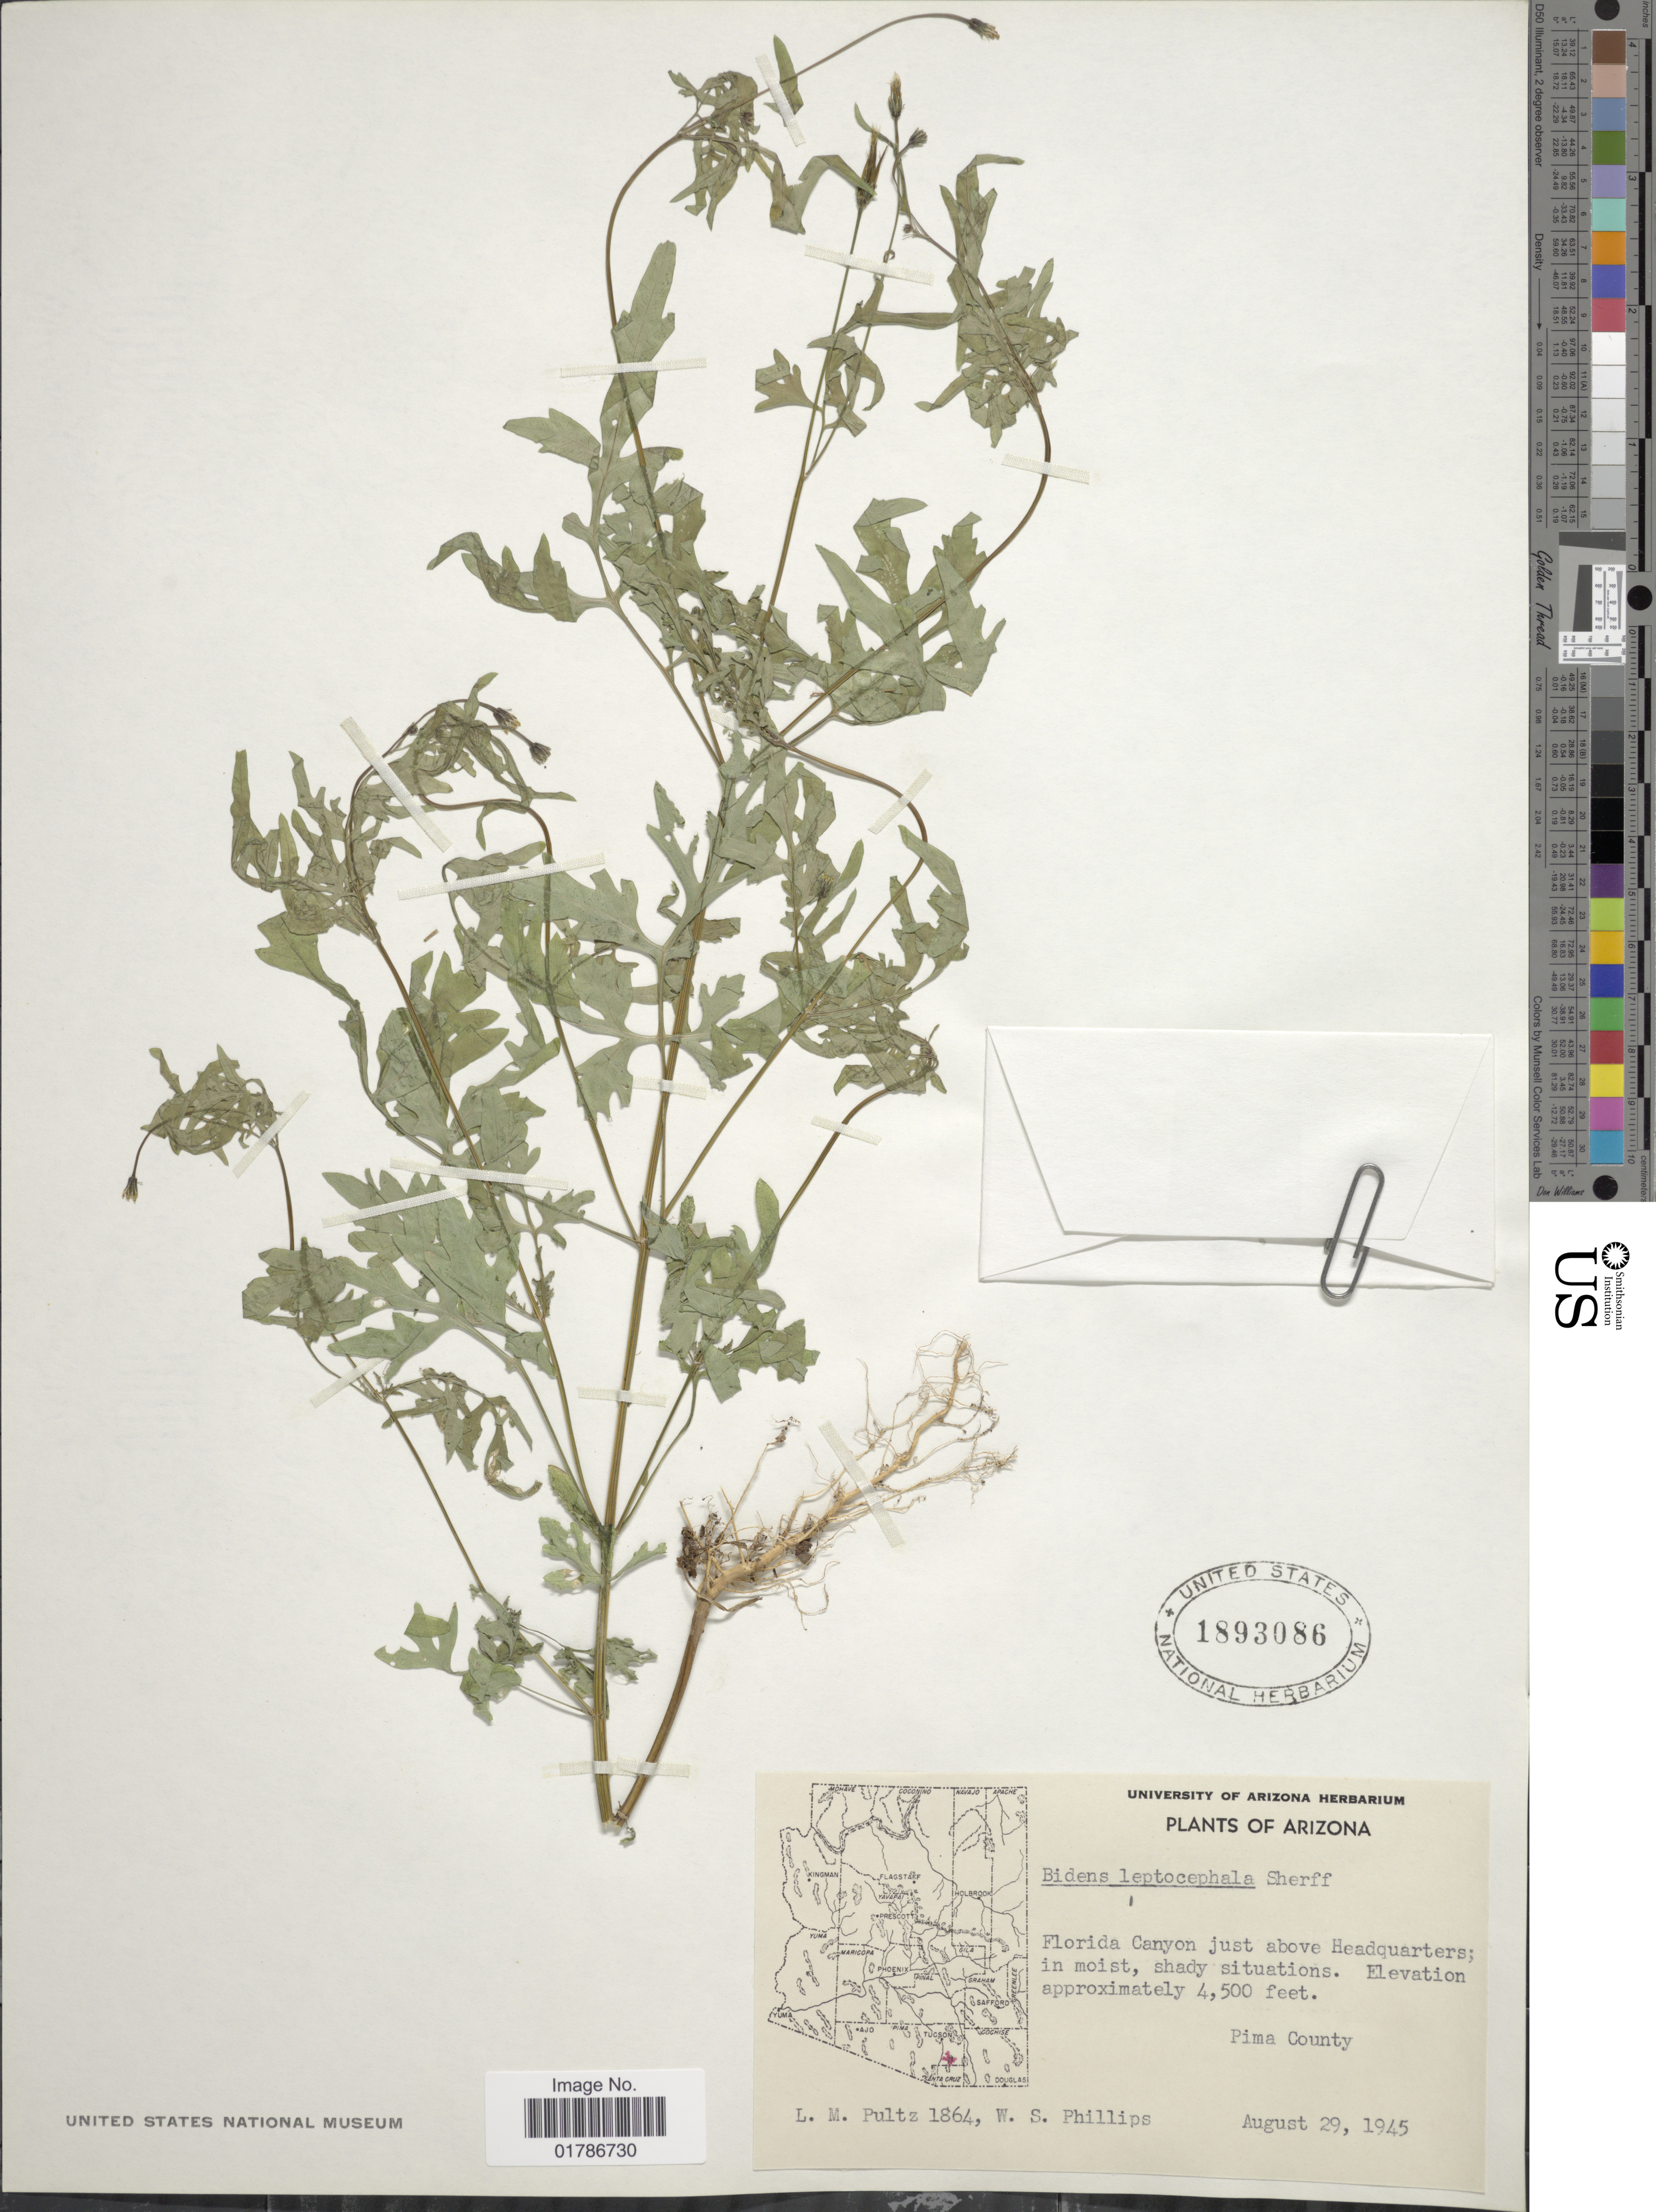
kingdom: Plantae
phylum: Tracheophyta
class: Magnoliopsida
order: Asterales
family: Asteraceae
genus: Bidens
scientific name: Bidens leptocephala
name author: Sherff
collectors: L. Pultz & W. S. Phillips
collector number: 1864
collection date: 1945-08-29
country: United States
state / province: Arizona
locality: Florida Canyon just above Headquarters, Pima County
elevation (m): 1372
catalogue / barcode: US 1893086